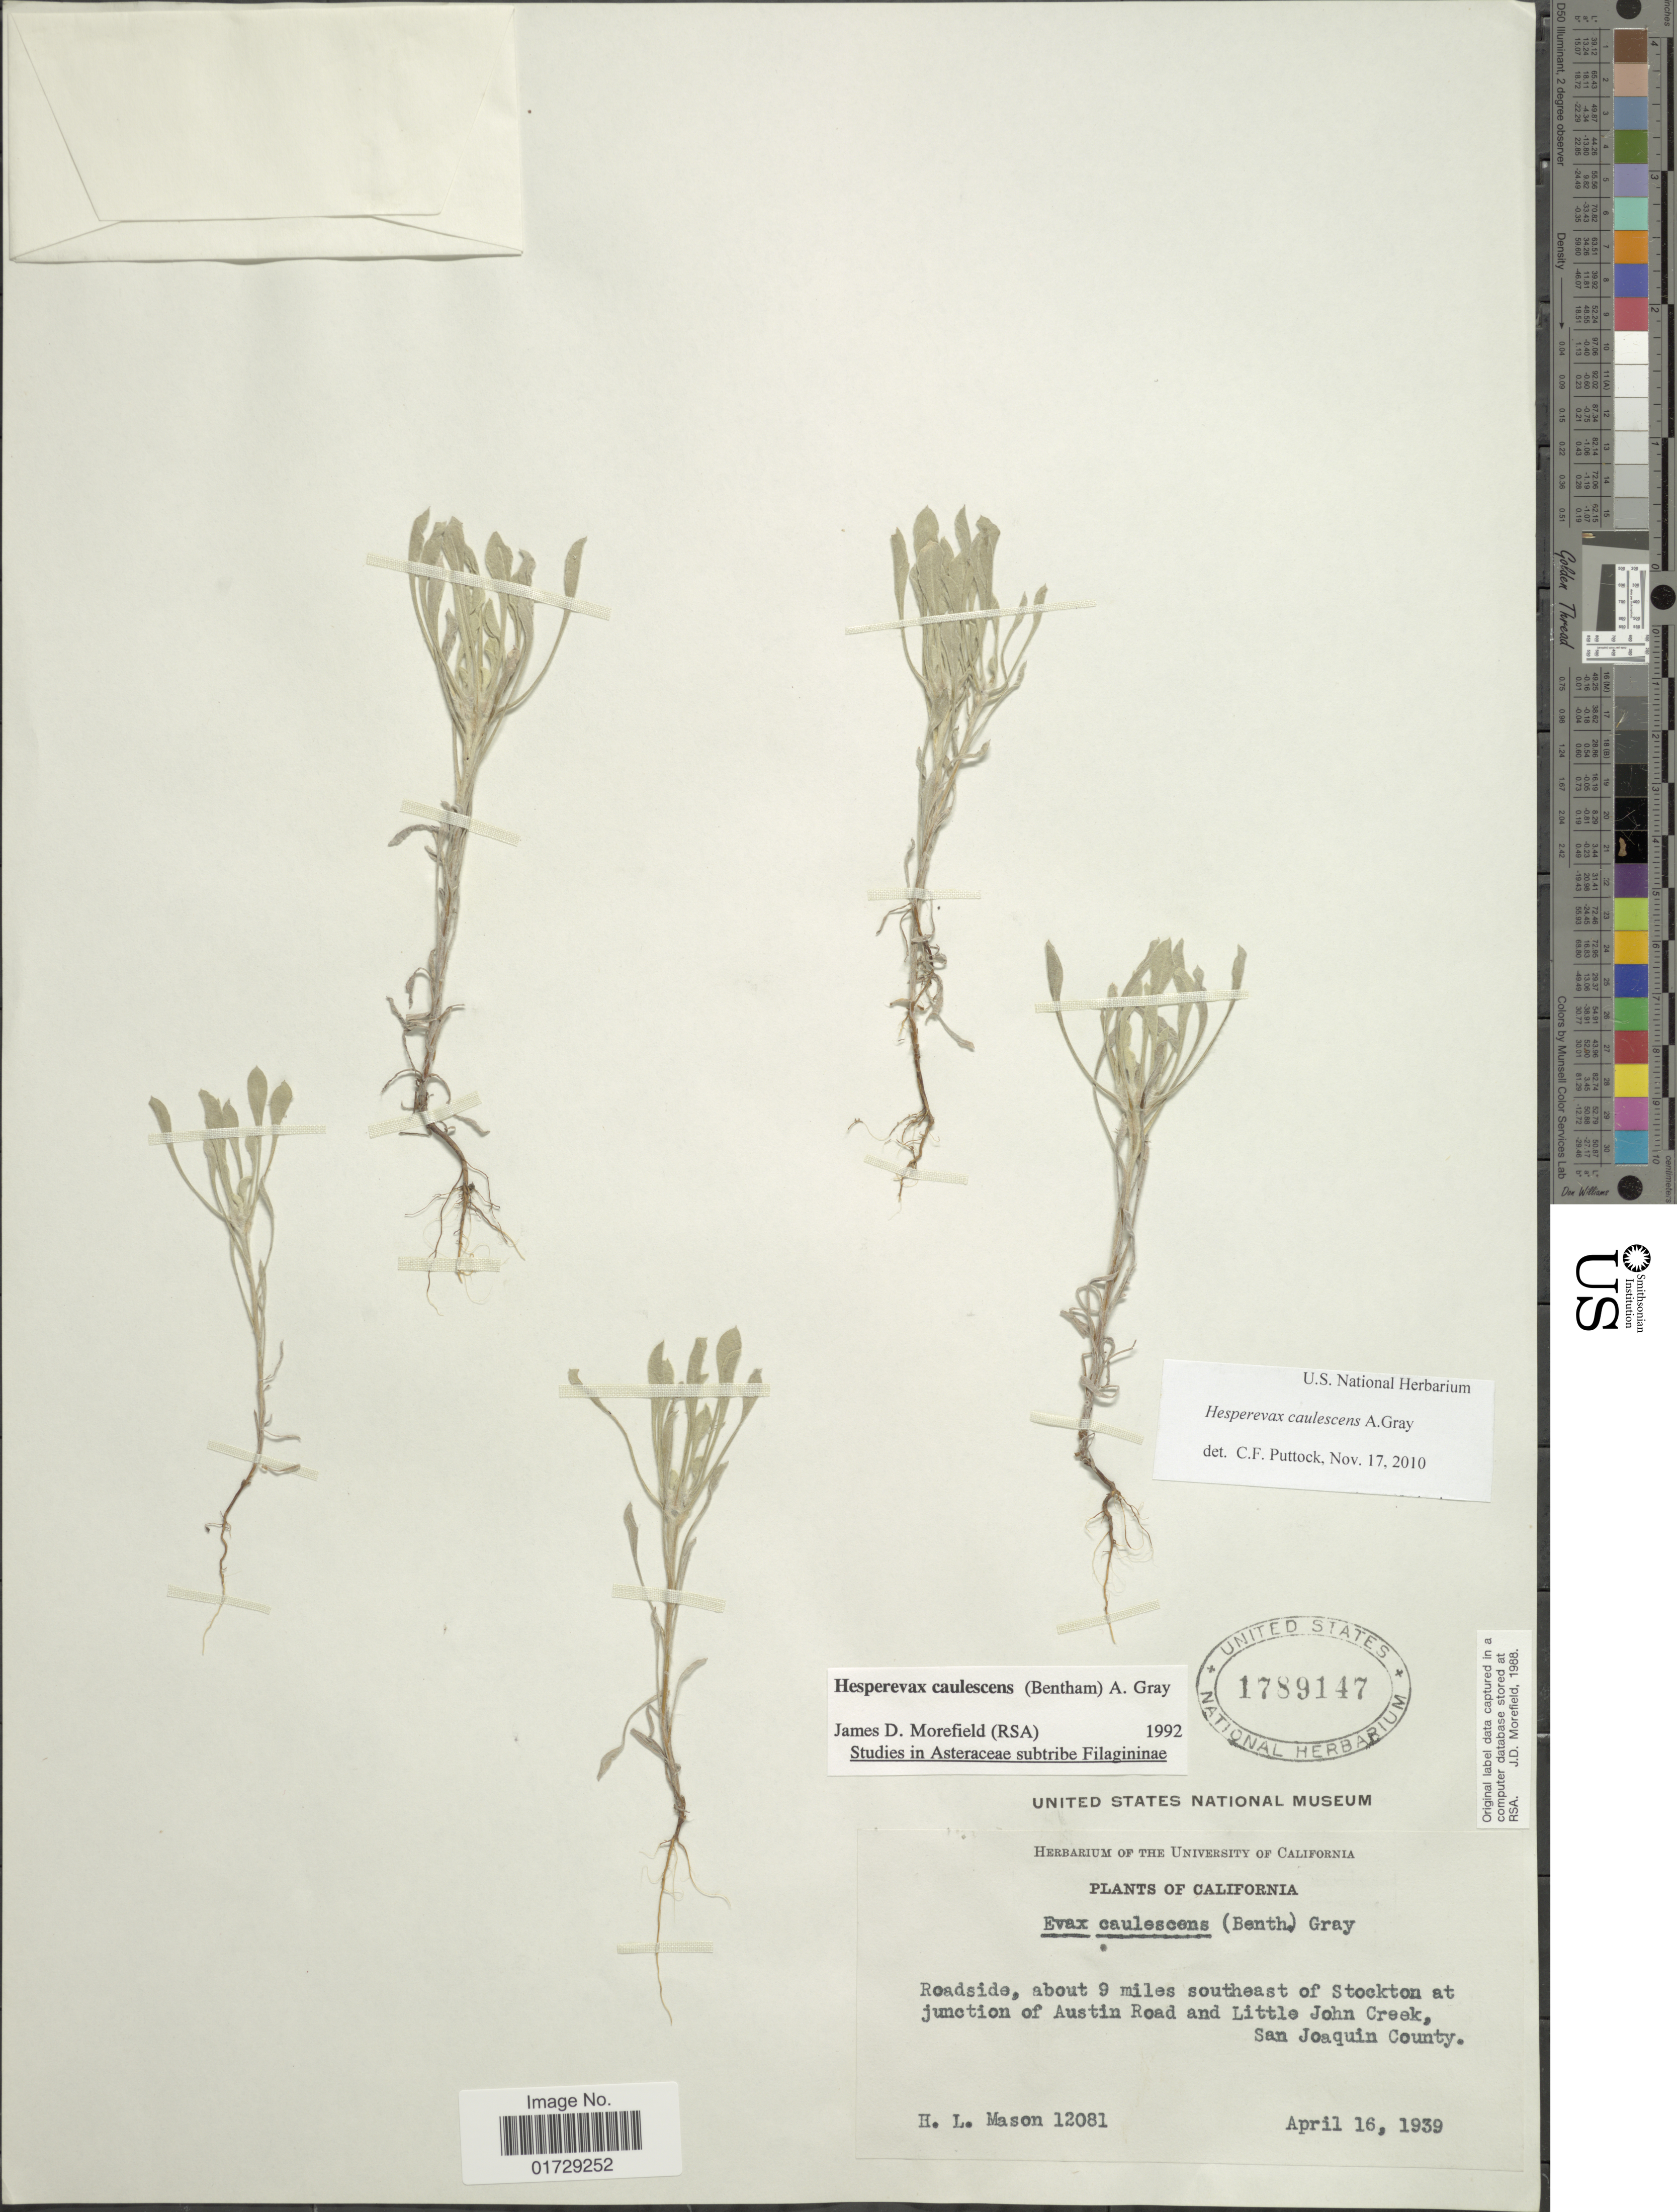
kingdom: Plantae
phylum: Tracheophyta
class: Magnoliopsida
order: Asterales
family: Asteraceae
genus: Hesperevax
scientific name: Hesperevax caulescens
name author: (Benth.) A. Gray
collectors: H. L. Mason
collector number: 12081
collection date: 1939-04-16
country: United States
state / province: California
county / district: San Joaquin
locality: Roadside, about 9 miles southeast of Stockton at junction of Austin Road and Little John Creek, San Joaquin County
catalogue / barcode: US 1789147